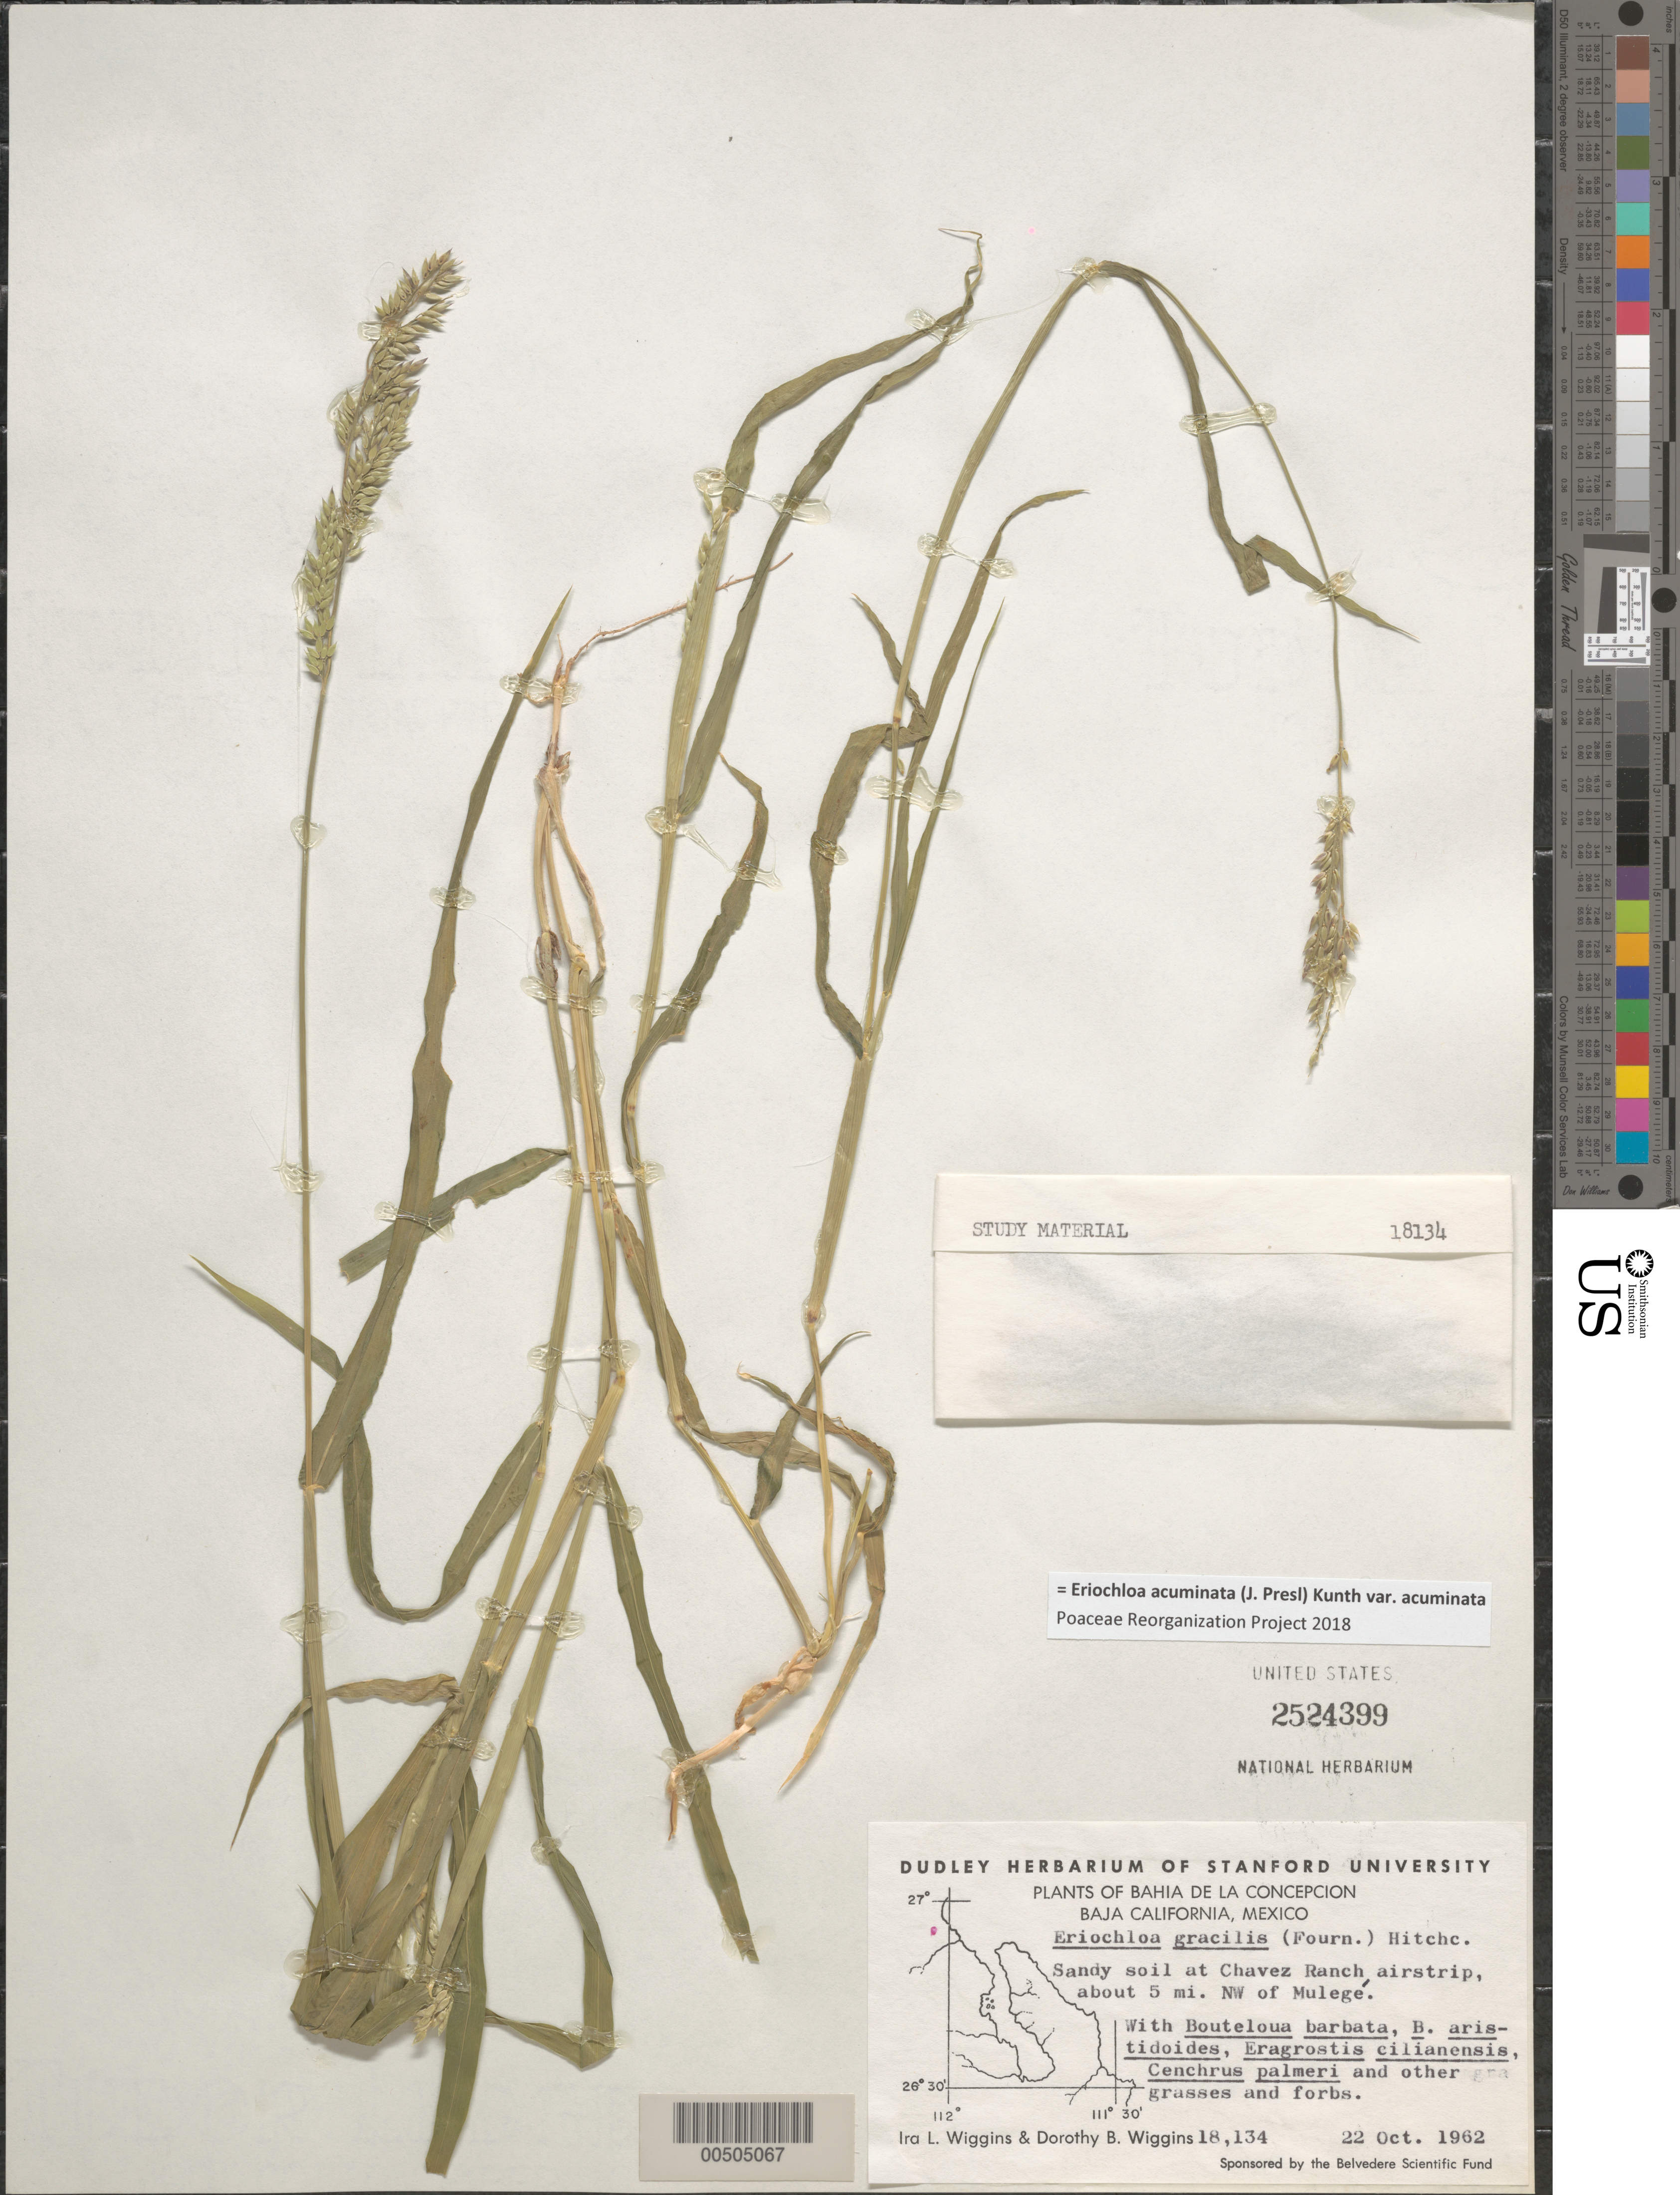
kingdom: Plantae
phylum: Tracheophyta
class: Liliopsida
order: Poales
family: Poaceae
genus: Eriochloa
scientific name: Eriochloa acuminata var. acuminata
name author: (J. Presl) Kunth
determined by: Poaceae Reorganization Project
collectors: I. L. Wiggins & D. B. Wiggins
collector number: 18134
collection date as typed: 22 Oct 1962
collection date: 1962-10-22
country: Mexico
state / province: Baja California Sur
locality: Bahia de la Concepcion, at Chavez Ranch airstrip, about 5 mi NW of Muleg‚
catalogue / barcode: US 2524399